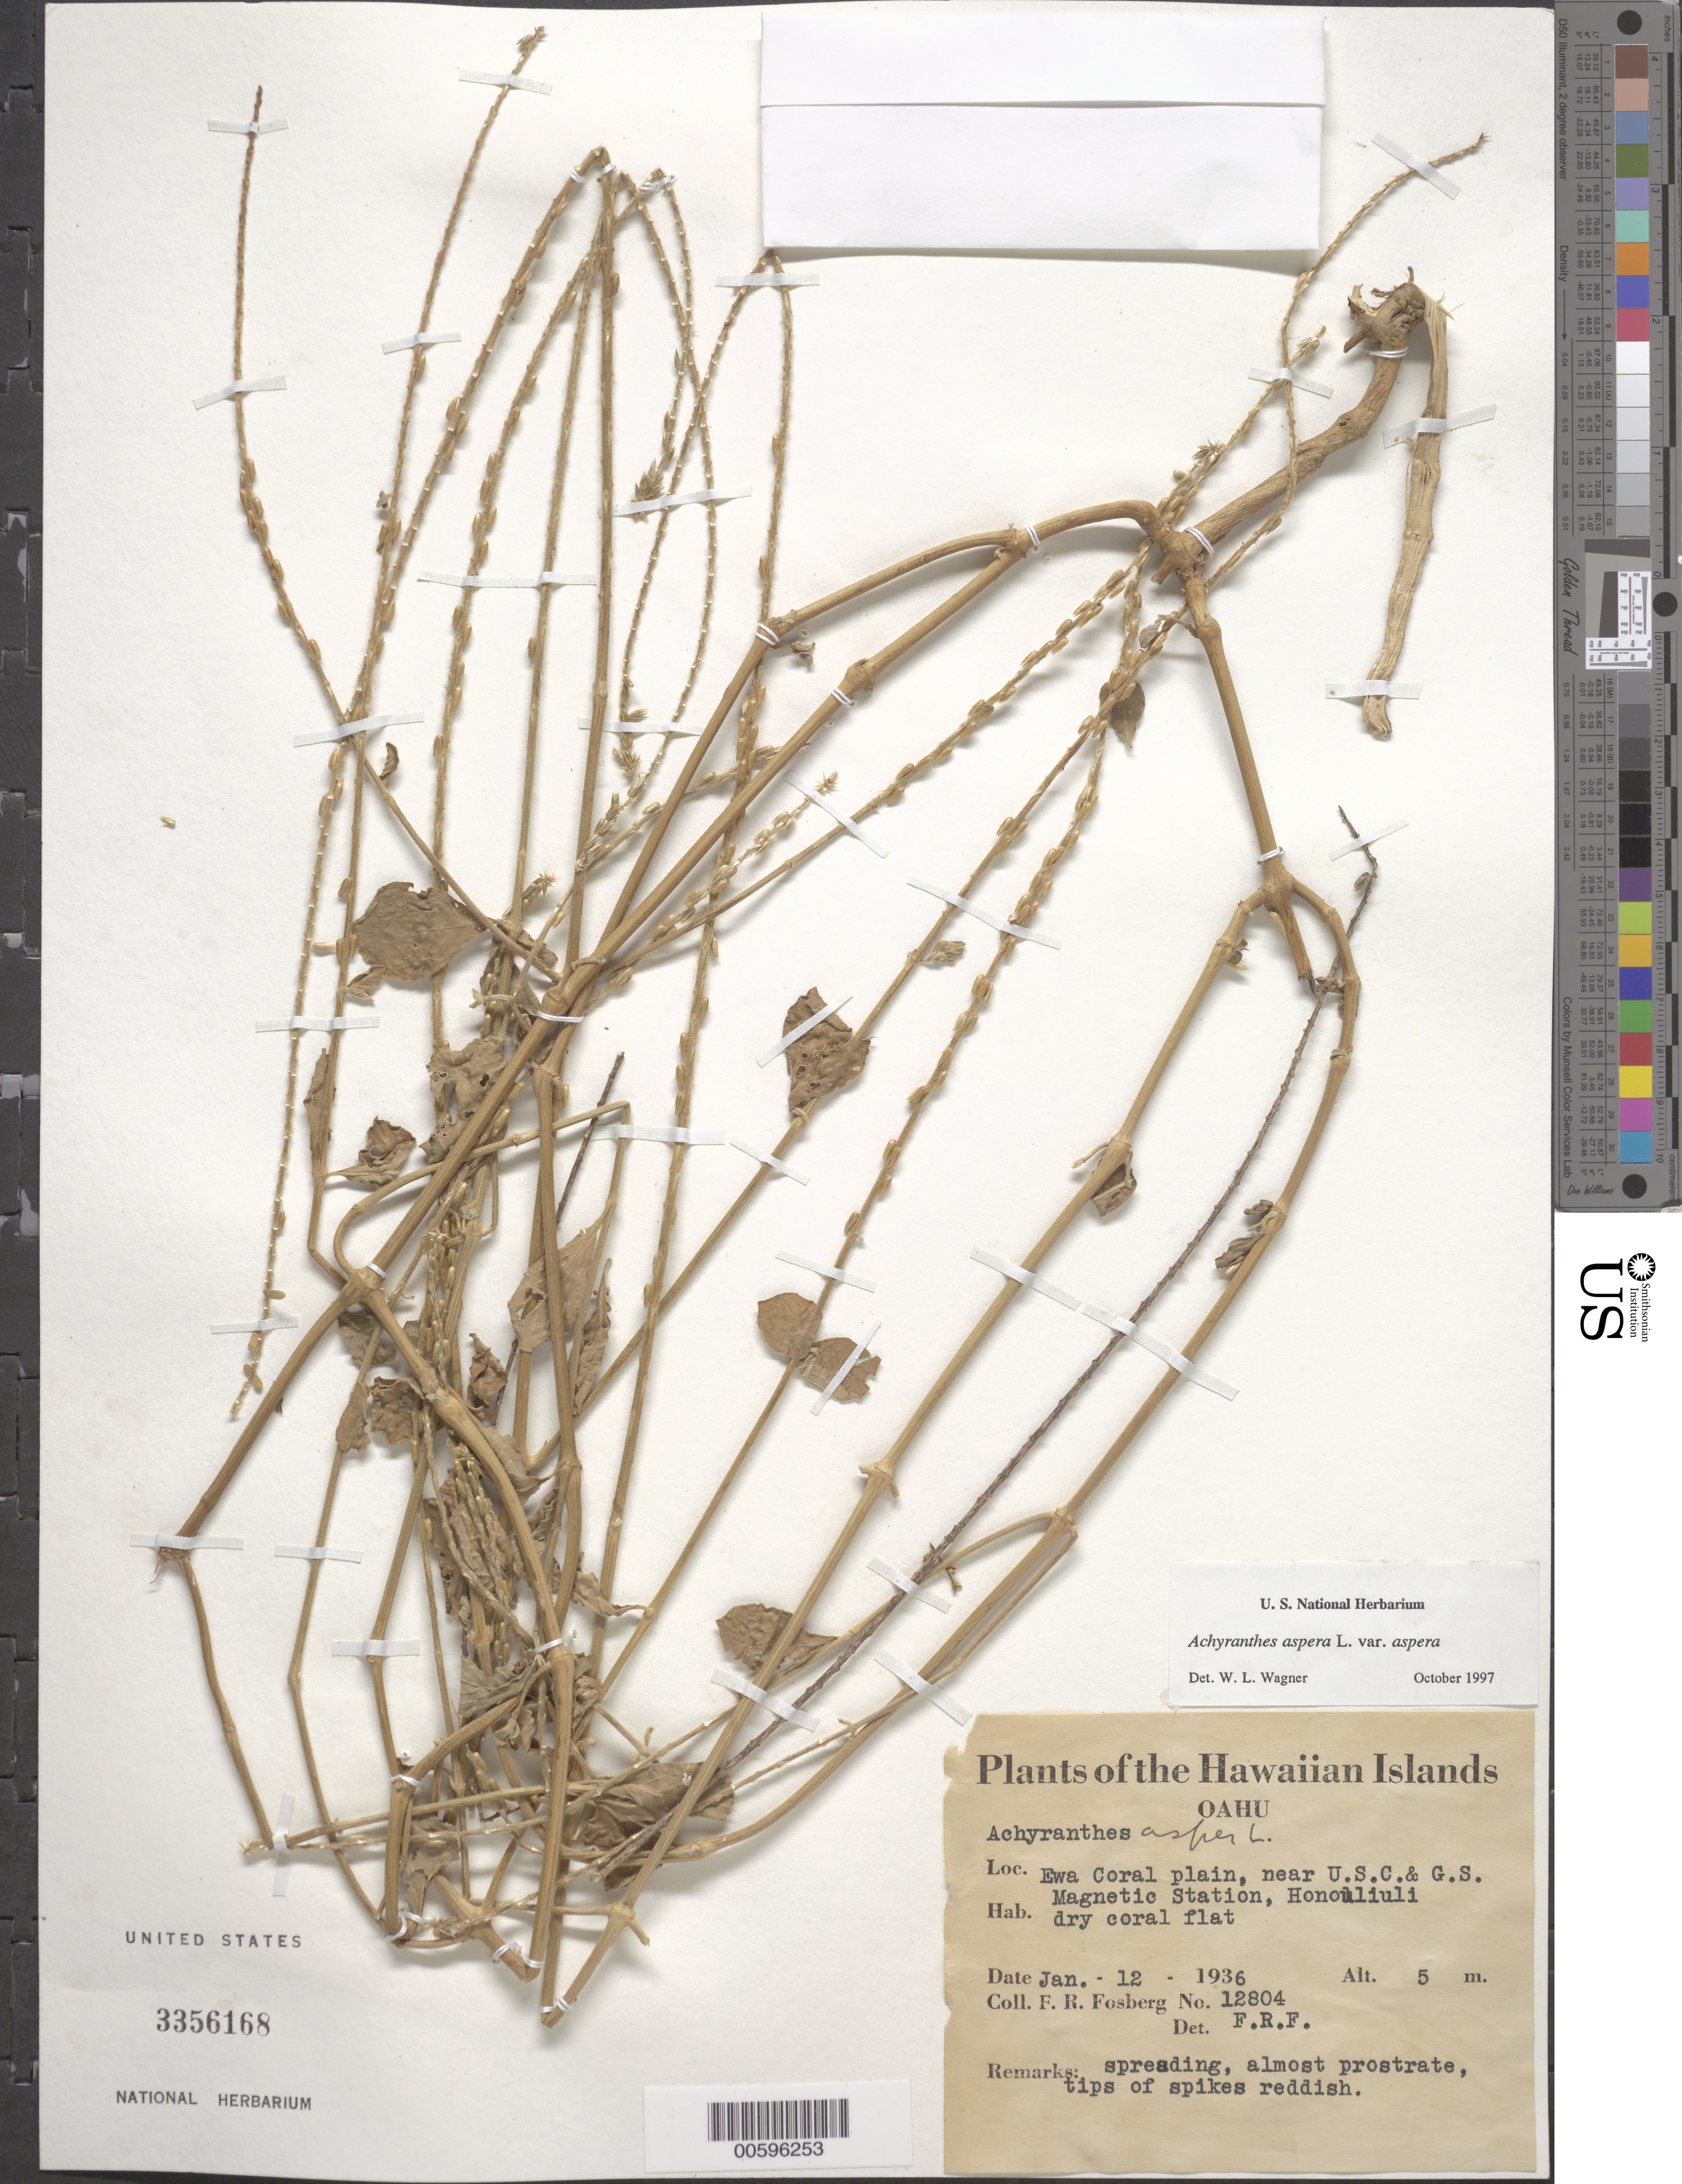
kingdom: Plantae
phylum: Tracheophyta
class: Magnoliopsida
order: Caryophyllales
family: Amaranthaceae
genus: Achyranthes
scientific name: Achyranthes aspera var. aspera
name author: L.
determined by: Wagner, W. L., (BOT), Smithsonian Institution - National Museum of Natural History (UNITED STATES)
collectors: F. R. Fosberg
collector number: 12804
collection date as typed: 12 Jan 1936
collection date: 1936-01-12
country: United States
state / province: Hawaii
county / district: Honolulu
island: Oahu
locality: Ewa Coral plain, near U.S.C. & G.S. Magnetic Station, Honouliuli.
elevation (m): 5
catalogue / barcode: US 3356168